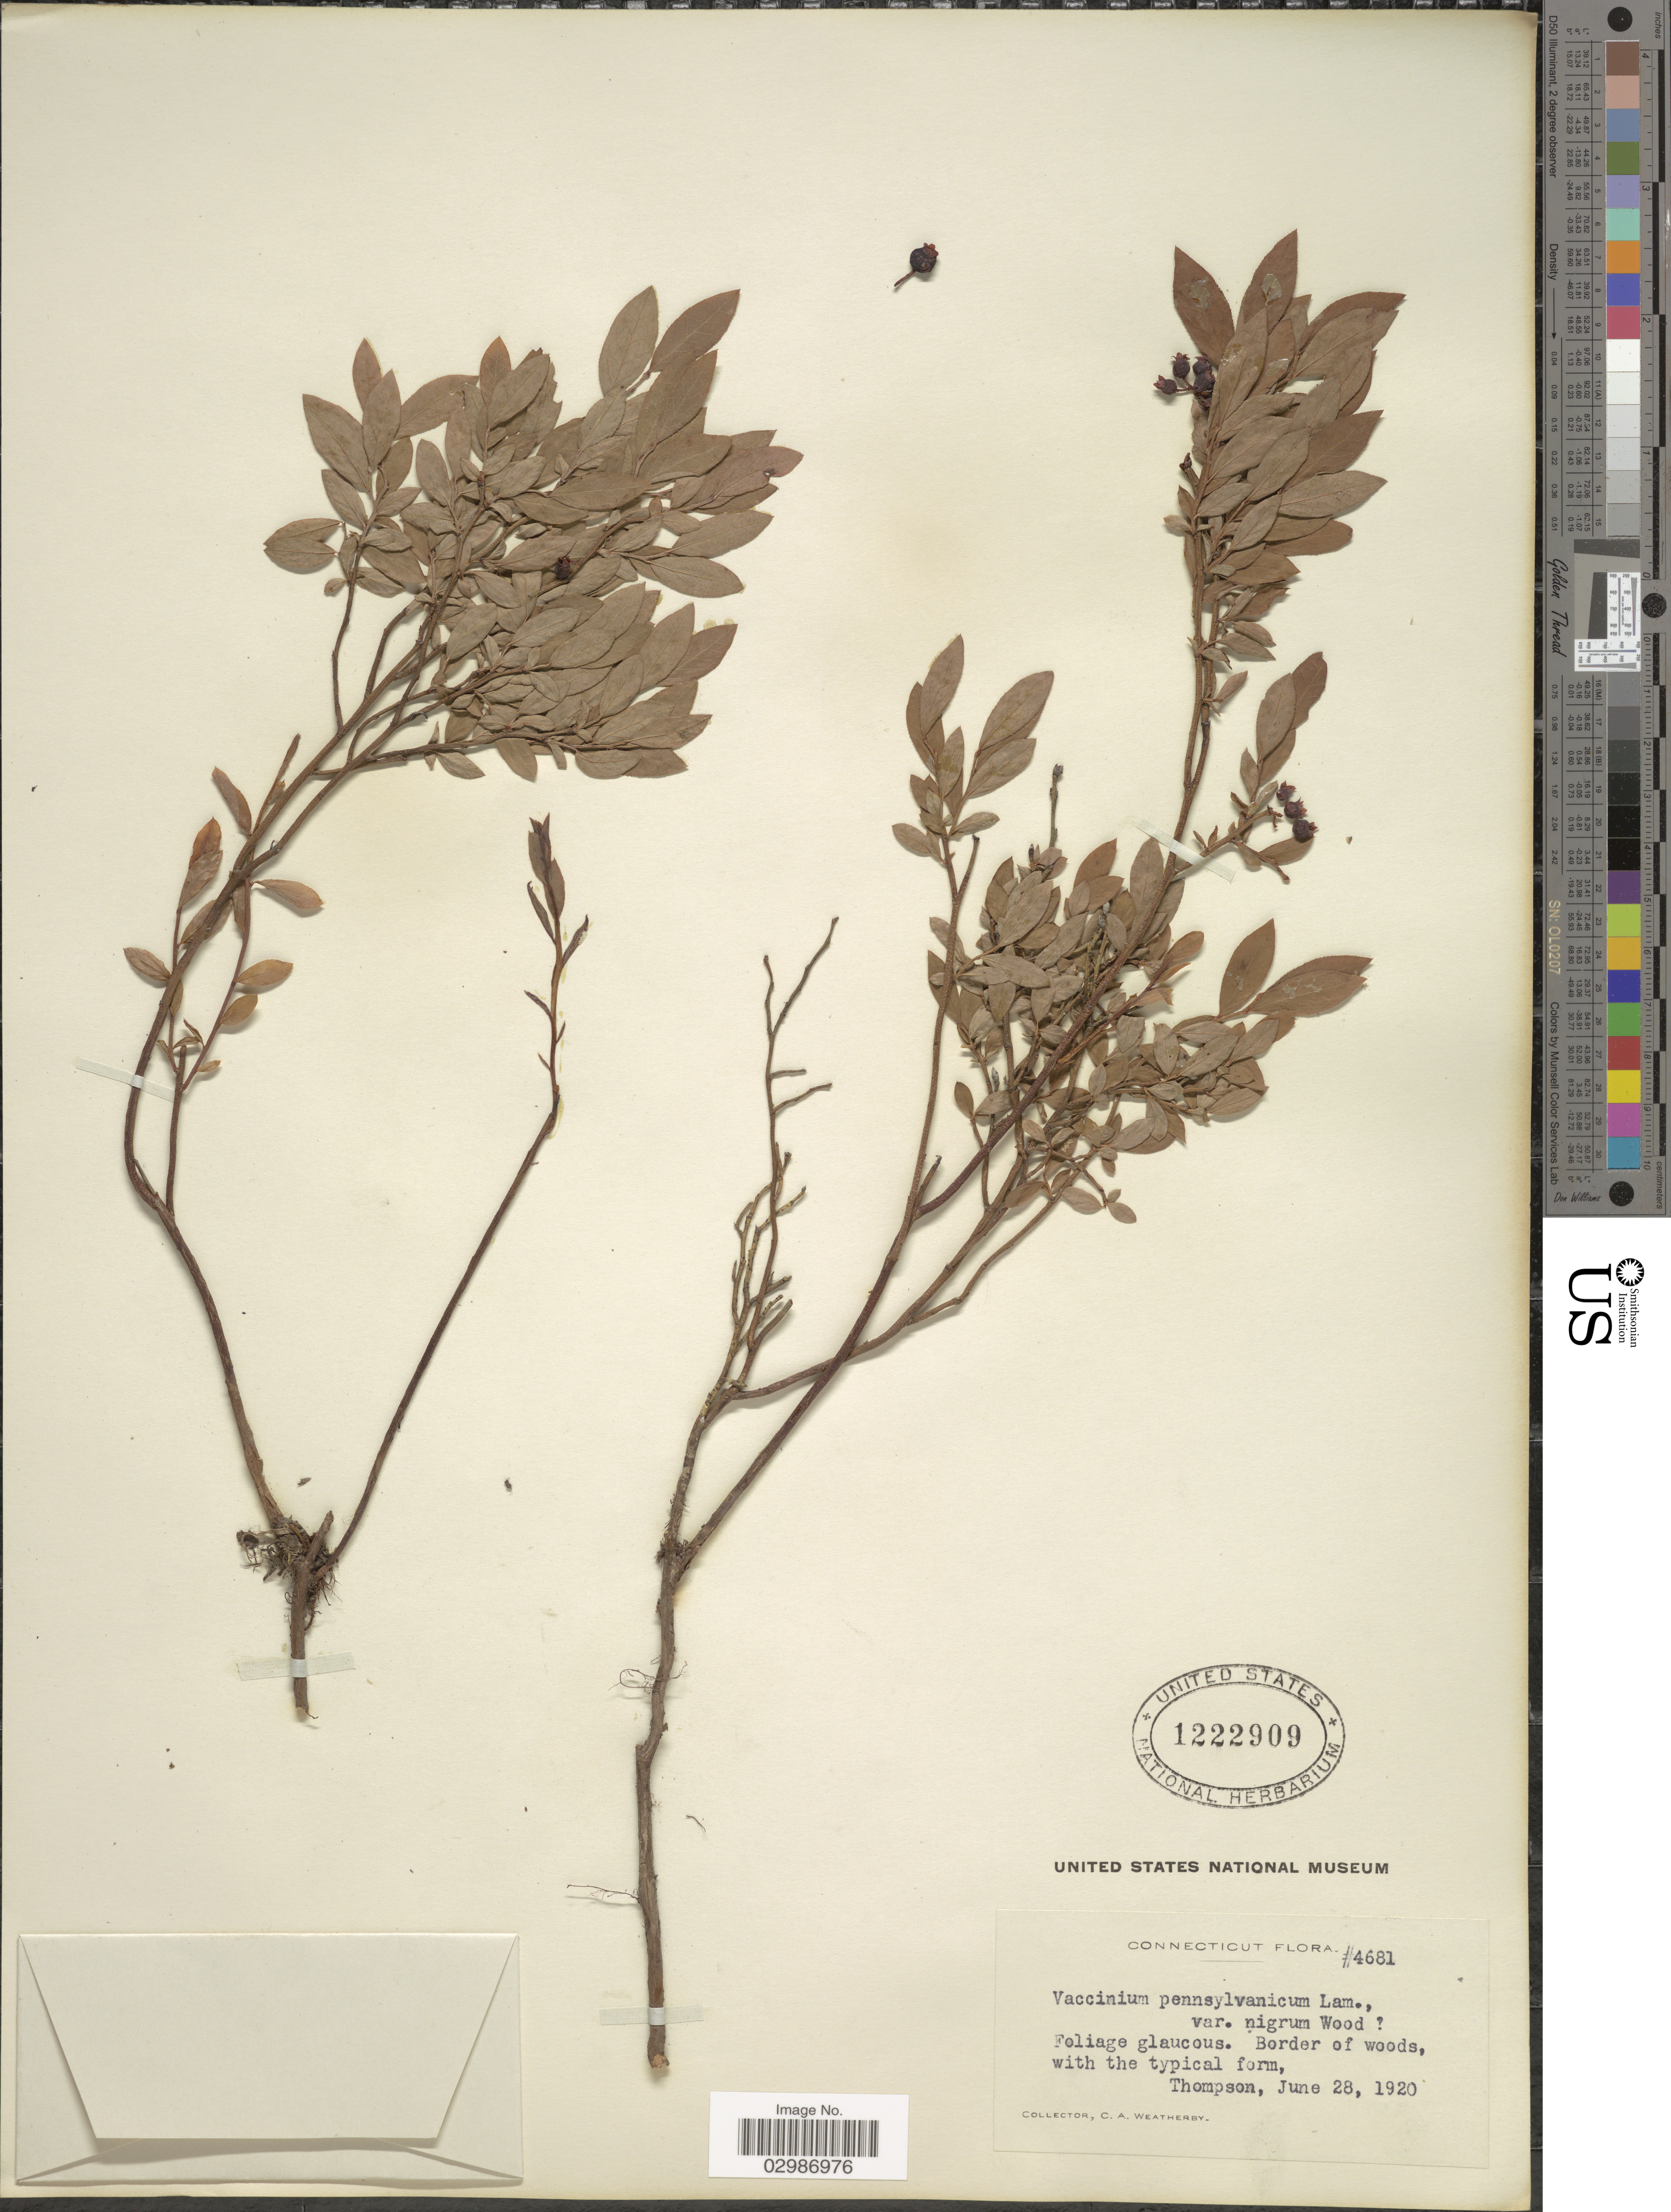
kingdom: Plantae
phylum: Tracheophyta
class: Magnoliopsida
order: Ericales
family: Ericaceae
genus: Vaccinium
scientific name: Vaccinium angustifolium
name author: Aiton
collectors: C. A. Weatherby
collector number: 4681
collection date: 1920-06-28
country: United States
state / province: Connecticut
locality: Thompson.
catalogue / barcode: US 1222909